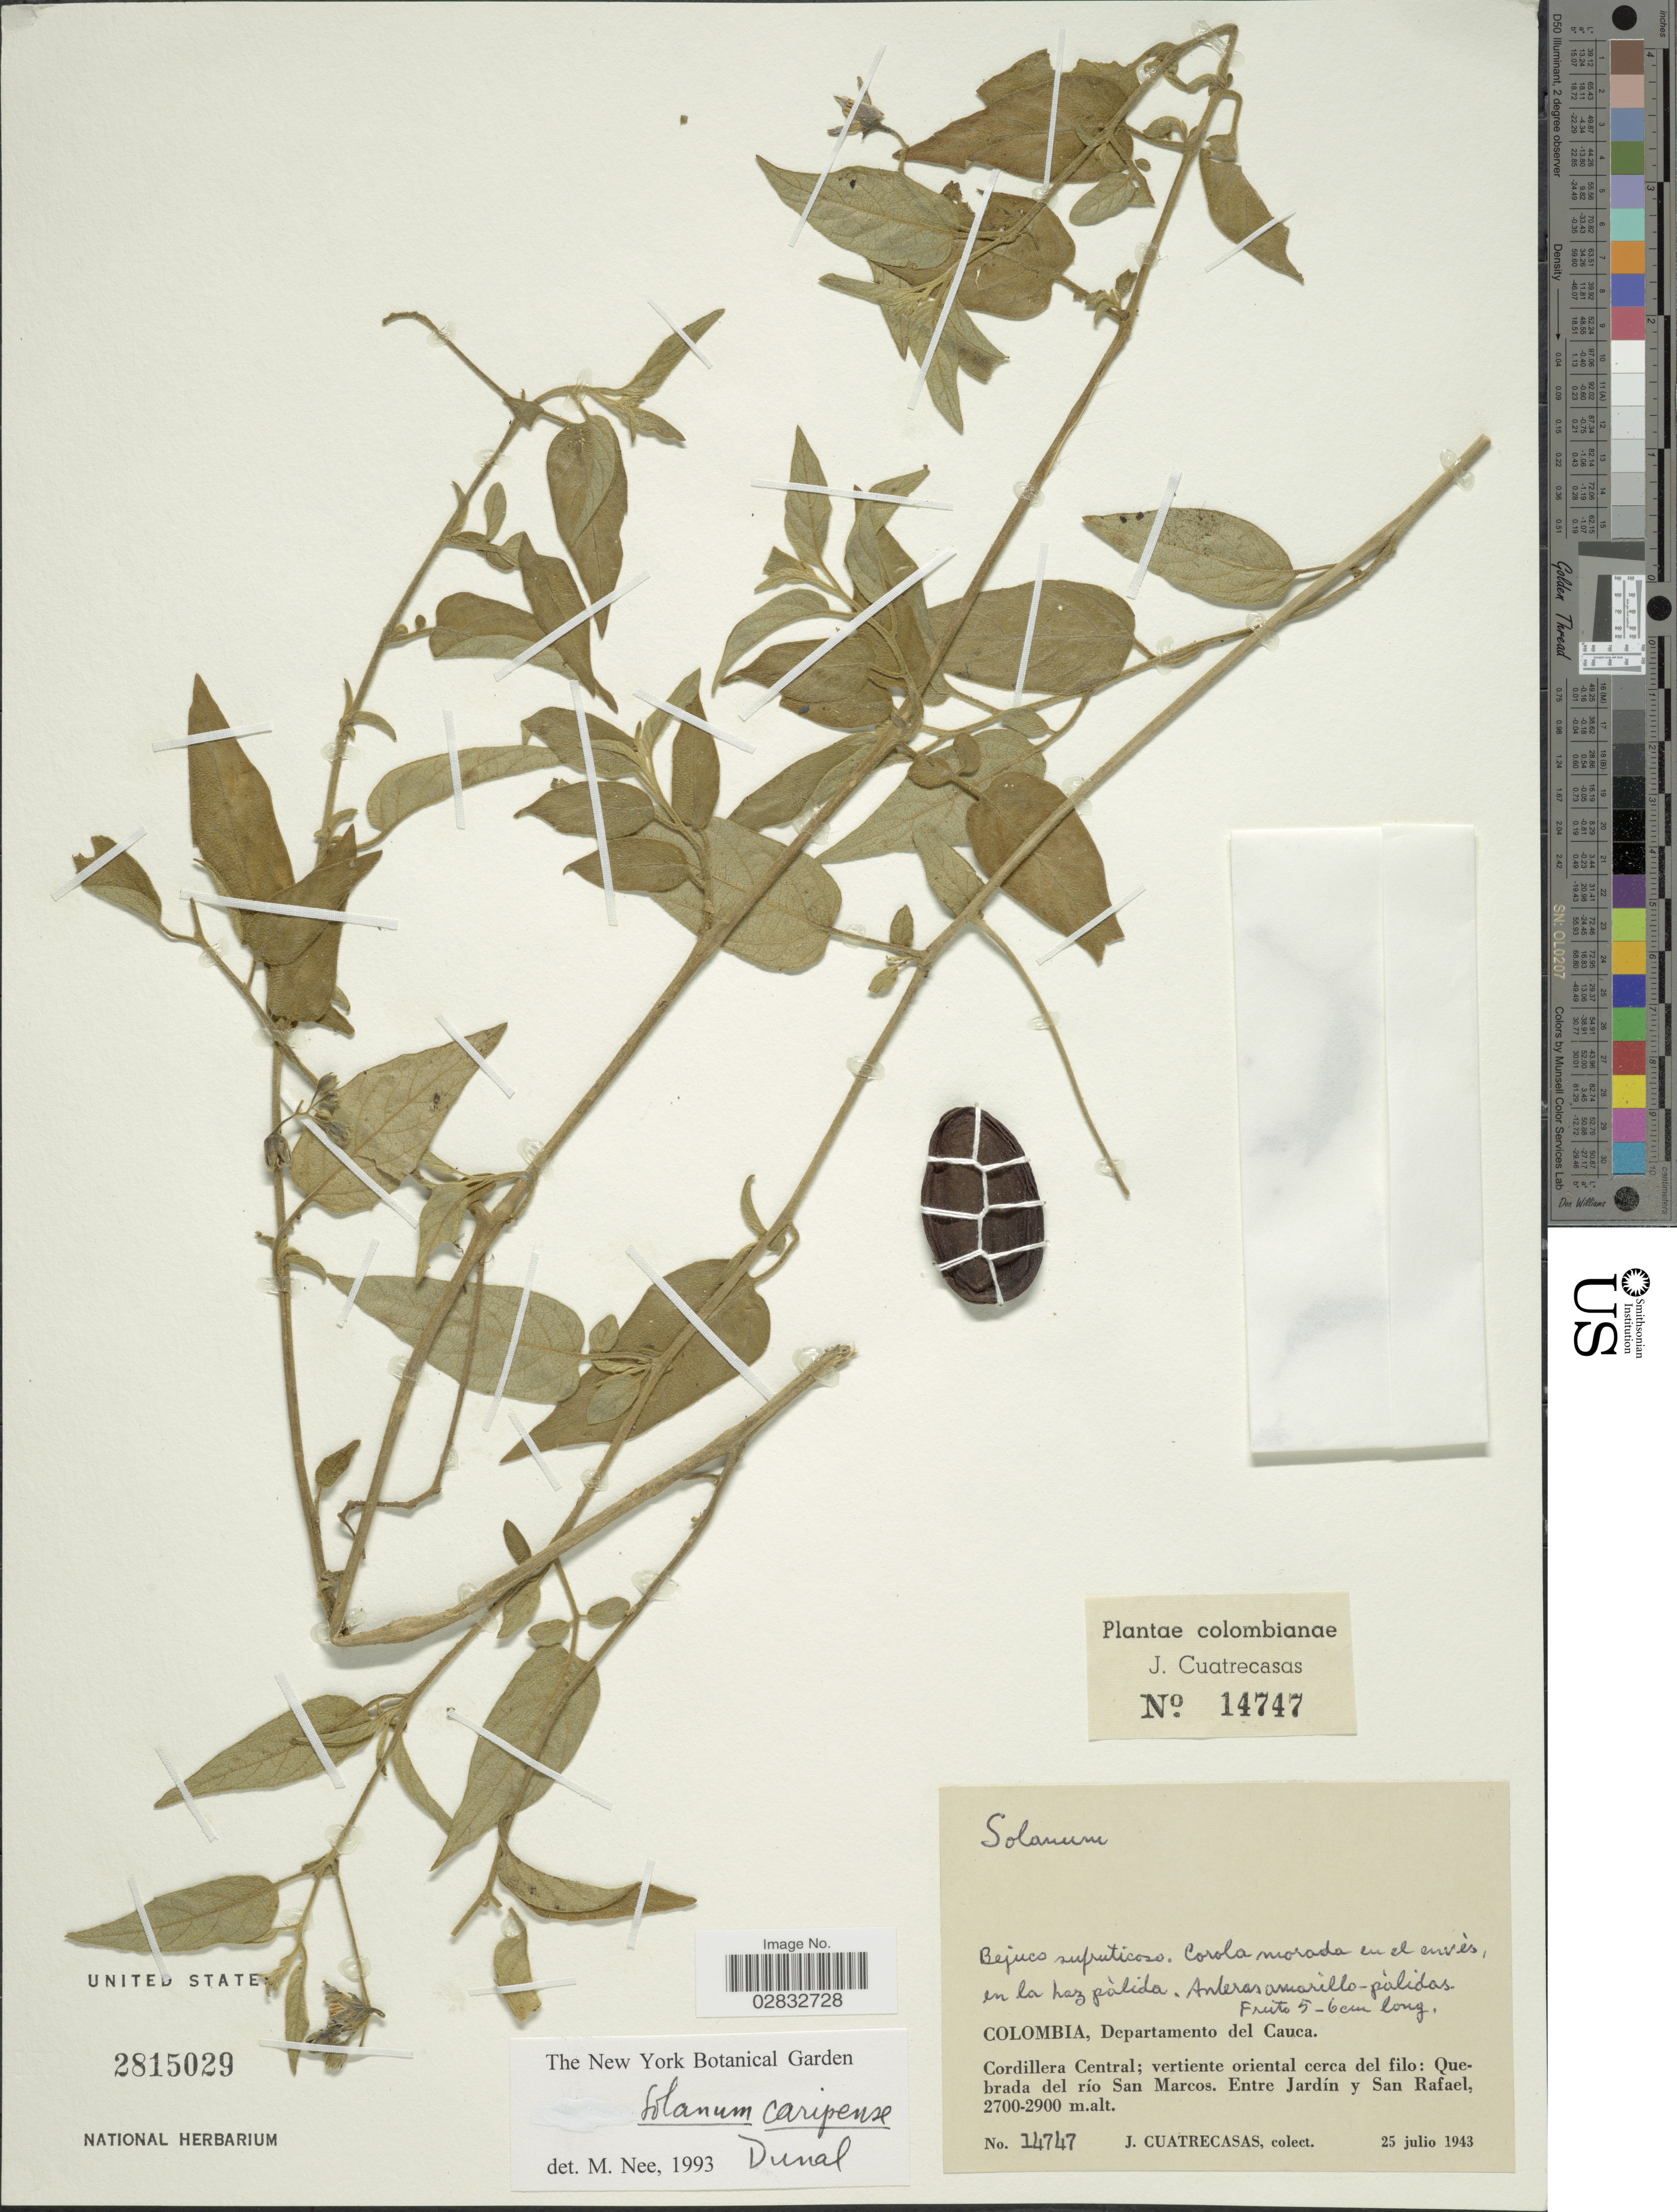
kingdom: Plantae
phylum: Tracheophyta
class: Magnoliopsida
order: Solanales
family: Solanaceae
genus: Solanum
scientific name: Solanum caripense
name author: Humb. & Bonpl. ex Dunal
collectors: J. Cuatrecasas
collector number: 14747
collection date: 1943-07-25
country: Colombia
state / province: Cauca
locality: Departamento del Cauca. Cordillera Central; vertiente oriental cerca del filo: Quebrada del río San Marcos. Entre Jardín y San Rafael.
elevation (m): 2700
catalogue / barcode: US 2815029